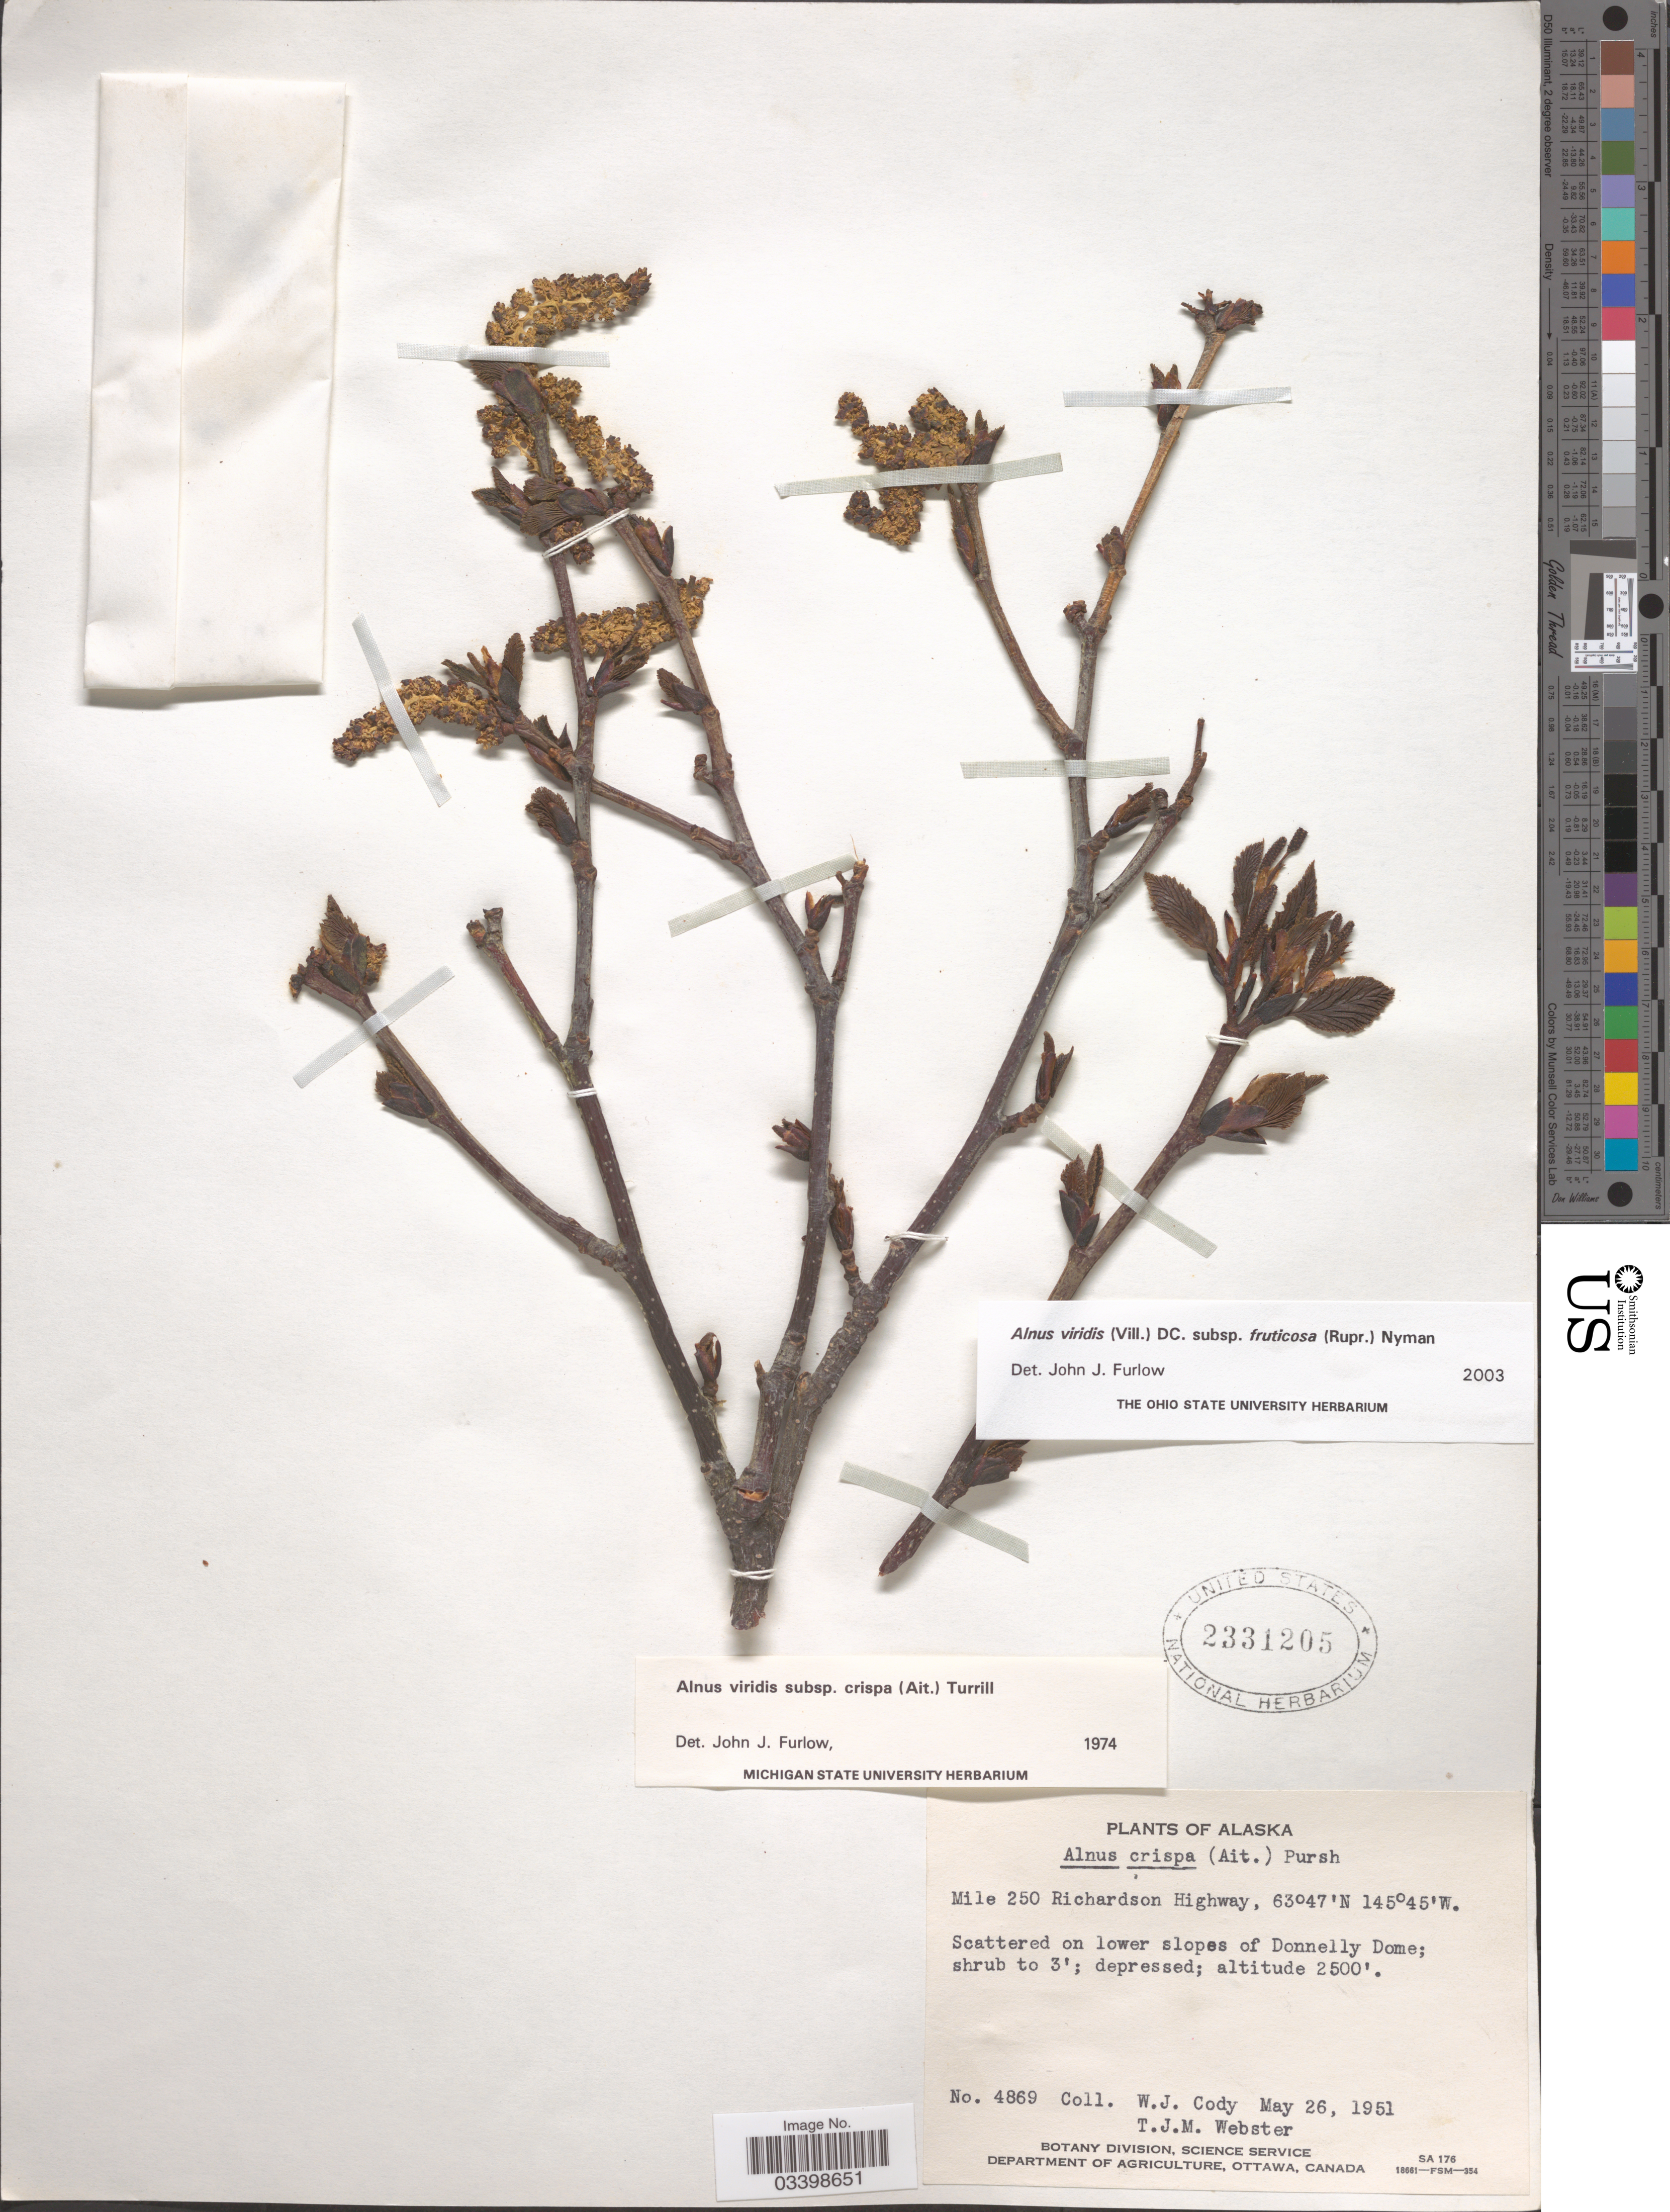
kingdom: Plantae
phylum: Tracheophyta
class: Magnoliopsida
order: Fagales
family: Betulaceae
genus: Alnus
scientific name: Alnus viridis subsp. fruticosa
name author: (Rupr.) Nyman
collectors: W. Cody & T. J. Webster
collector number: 4869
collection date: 1951-05-26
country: United States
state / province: Alaska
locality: Mile 250 Richardson Highway. Scattered on lower slopes of Donnelly Dome.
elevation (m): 762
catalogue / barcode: US 2331205